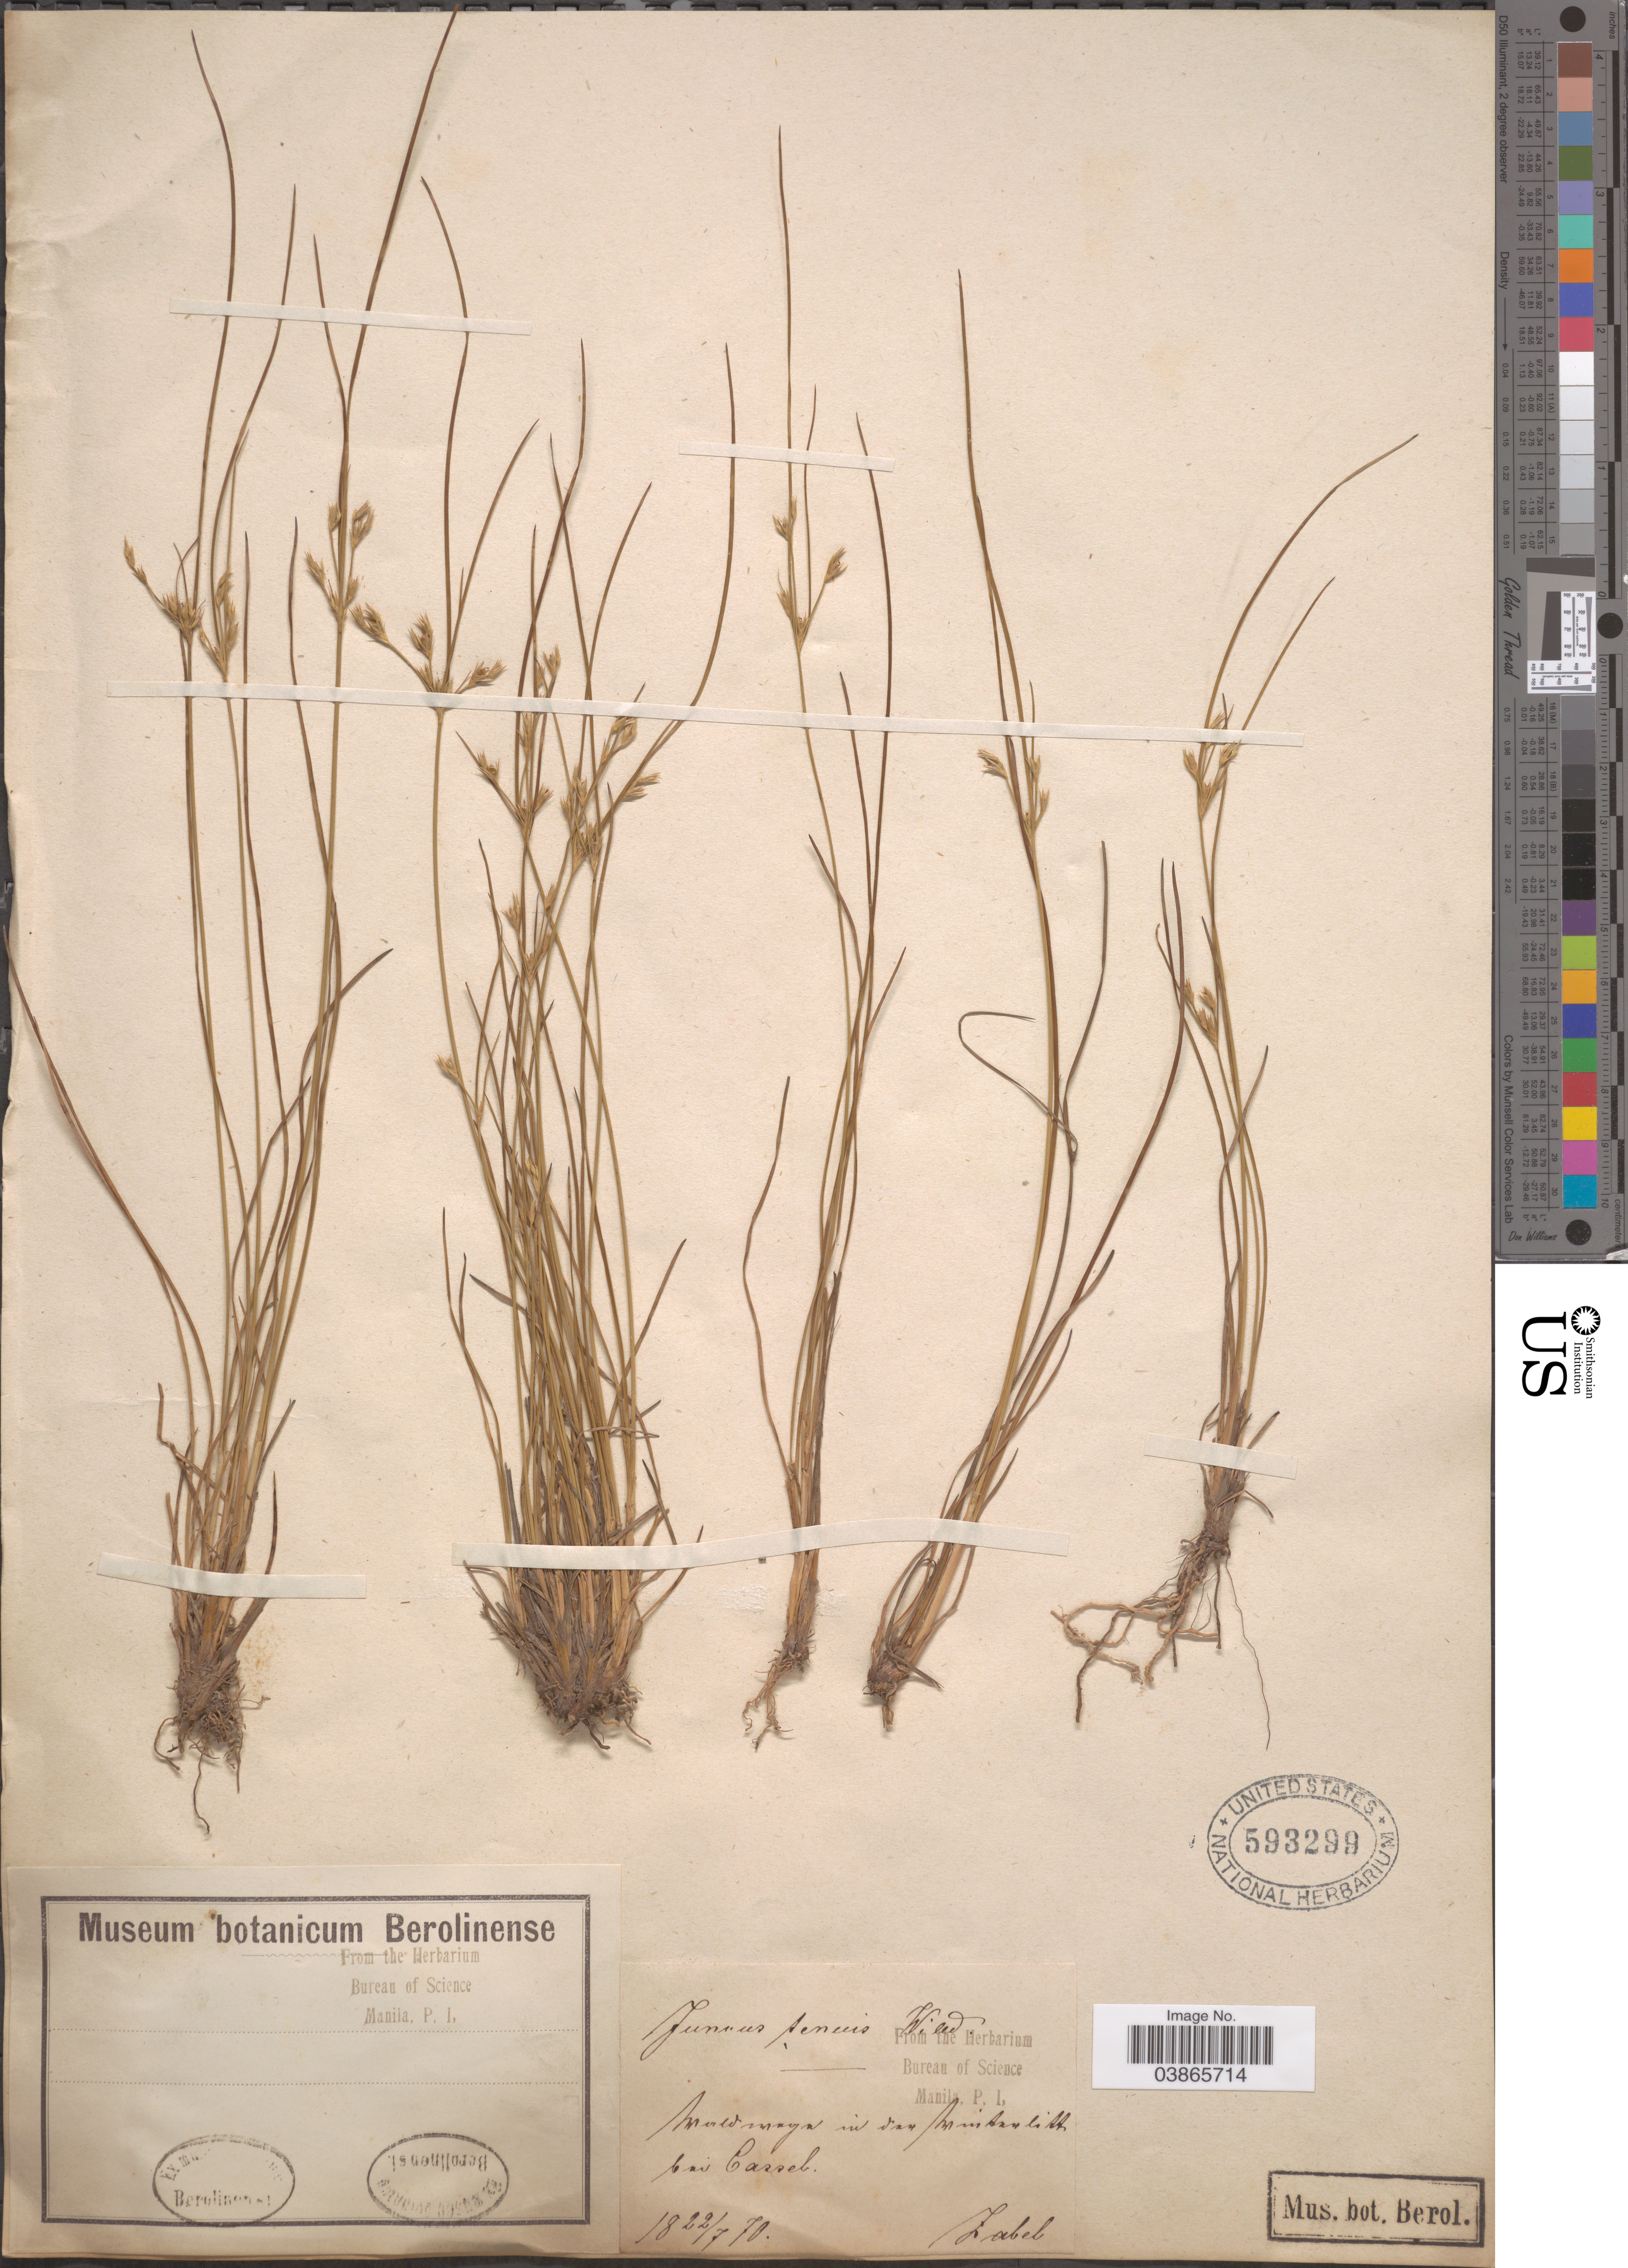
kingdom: Plantae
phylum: Tracheophyta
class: Liliopsida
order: Poales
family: Juncaceae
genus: Juncus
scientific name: Juncus tenuis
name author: Willd.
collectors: H. Zabel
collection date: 1870-07-22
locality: [illegible text] bei Cassel.[interpreted]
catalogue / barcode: US 593299